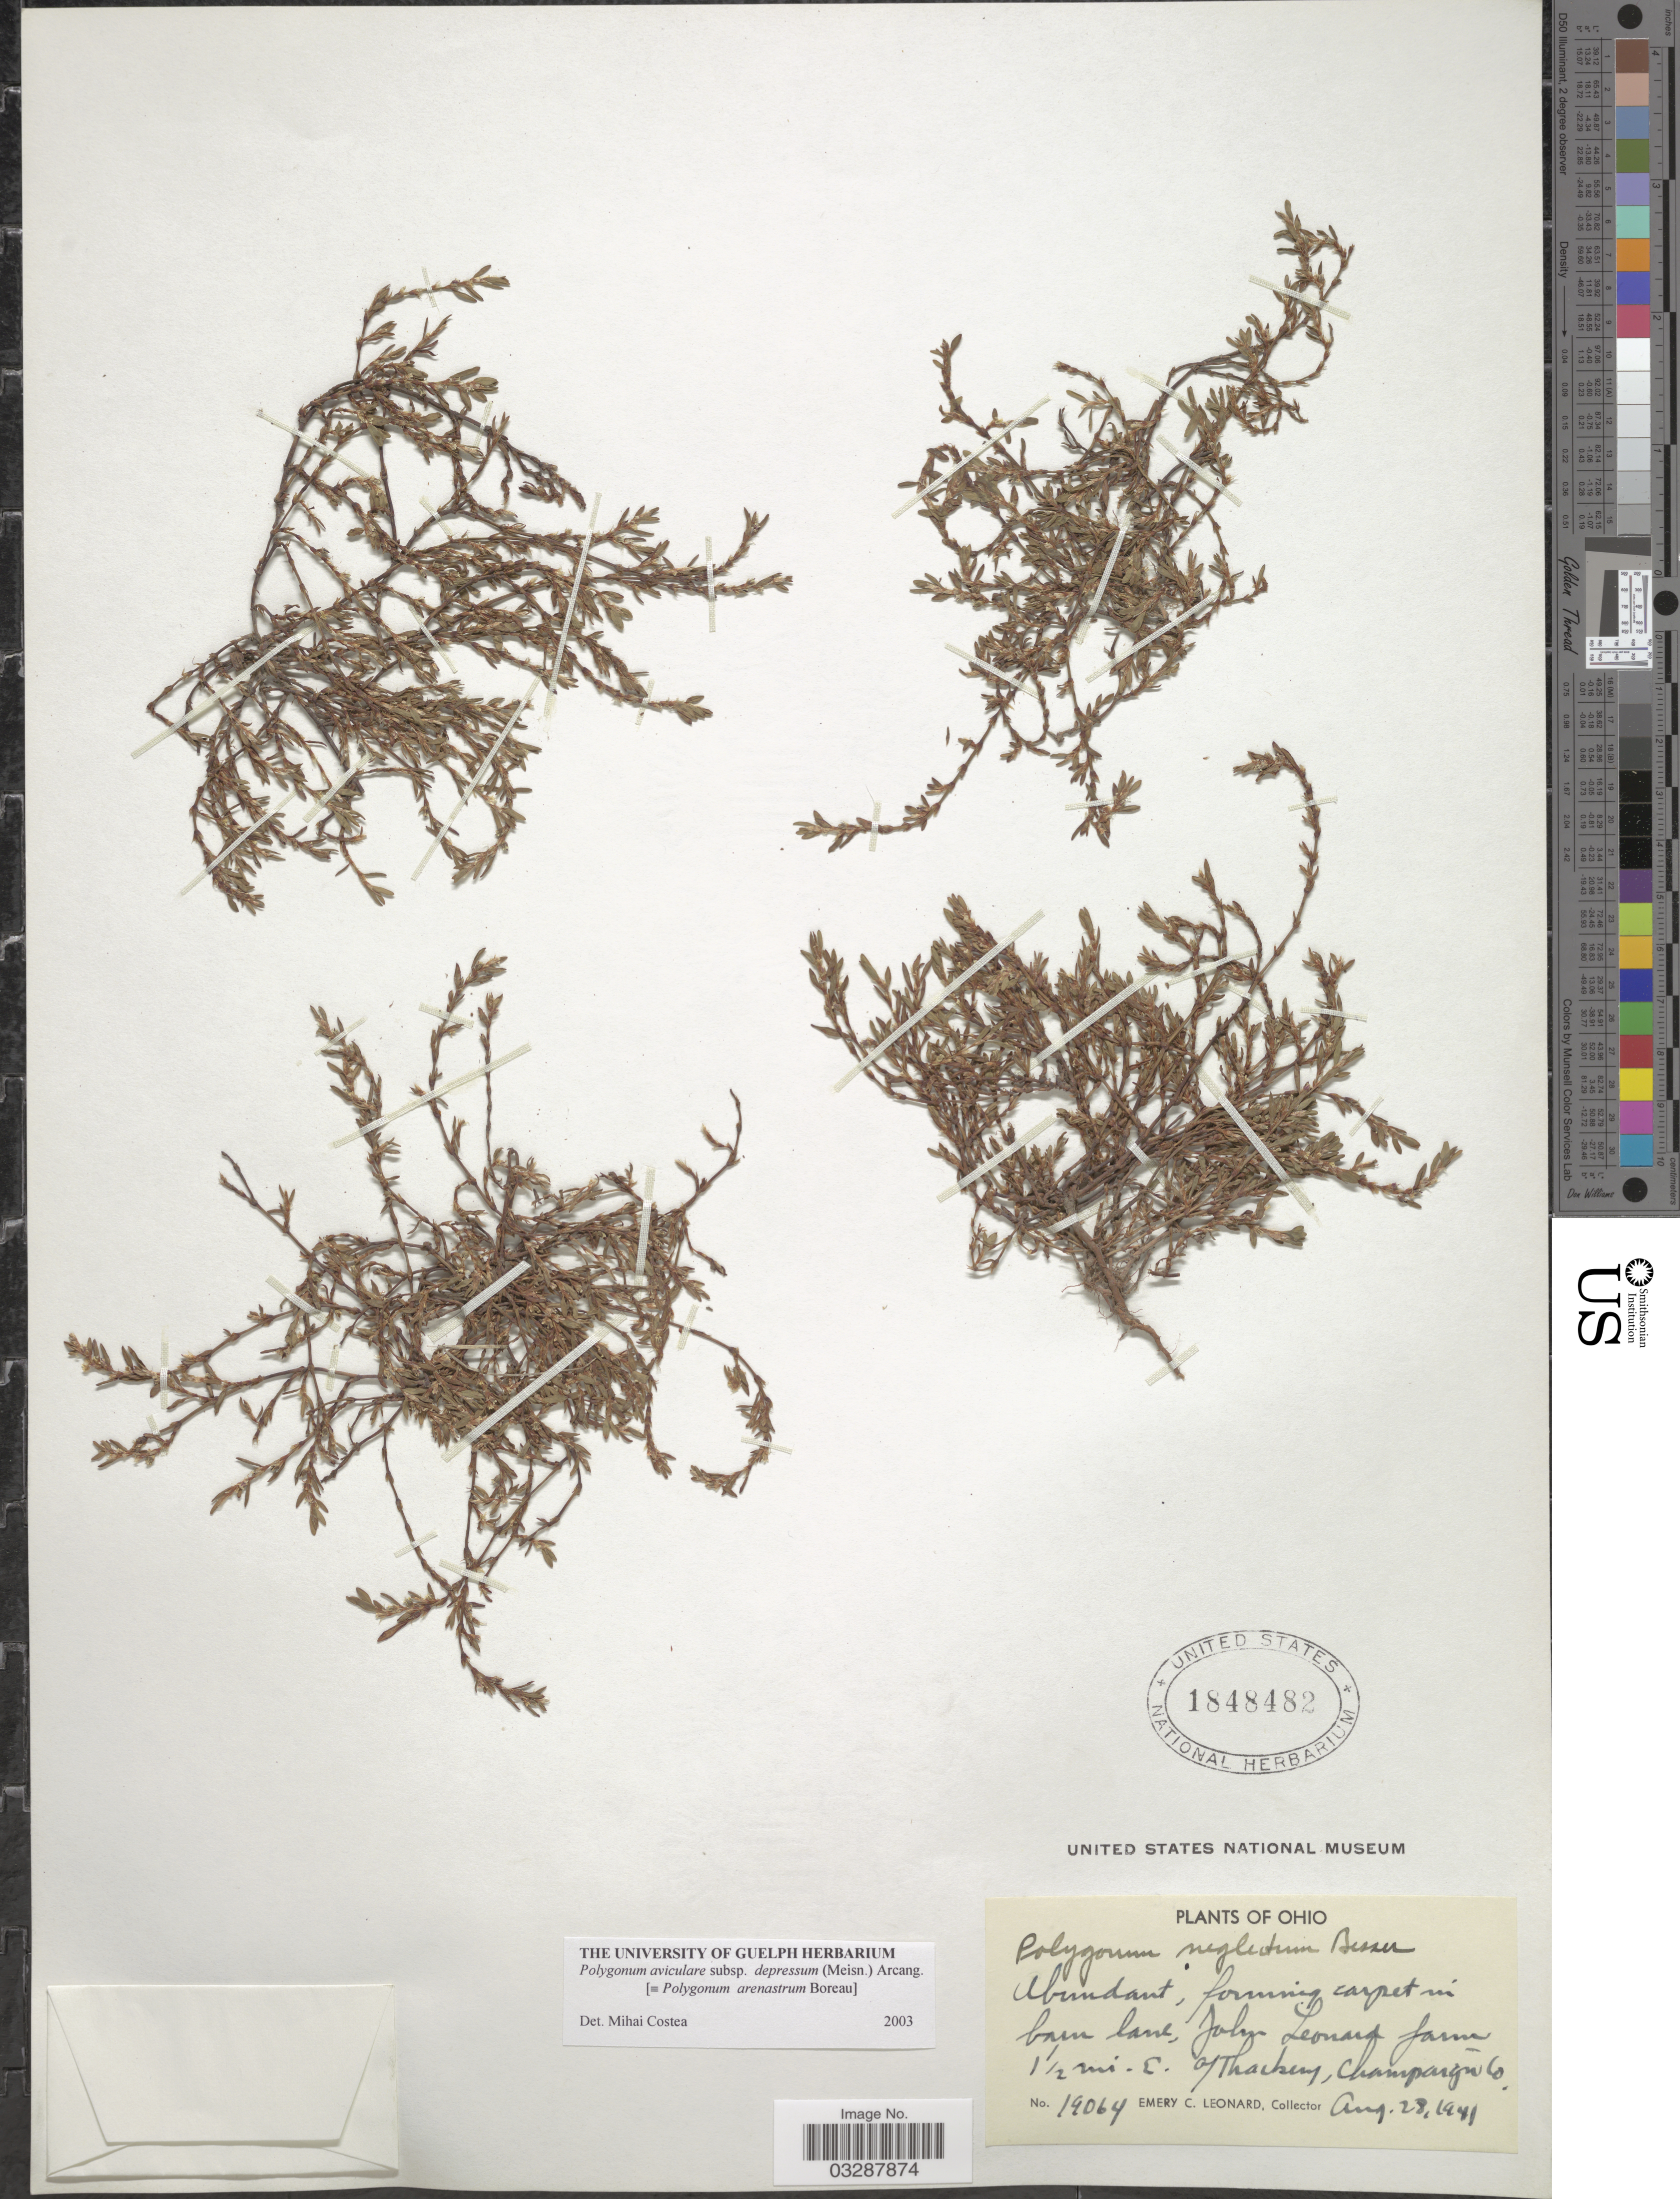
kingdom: Plantae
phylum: Tracheophyta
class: Magnoliopsida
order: Caryophyllales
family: Polygonaceae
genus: Polygonum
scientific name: Polygonum aviculare subsp. depressum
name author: (Meisn.) Arcang.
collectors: E. C. Leonard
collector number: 19064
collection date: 1941-08-28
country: United States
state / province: Ohio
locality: Abundant, forming carpet in barn lane, John Leonard farm 1½ mi. E. of Thackery, Champaign Co.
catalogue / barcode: US 1848482